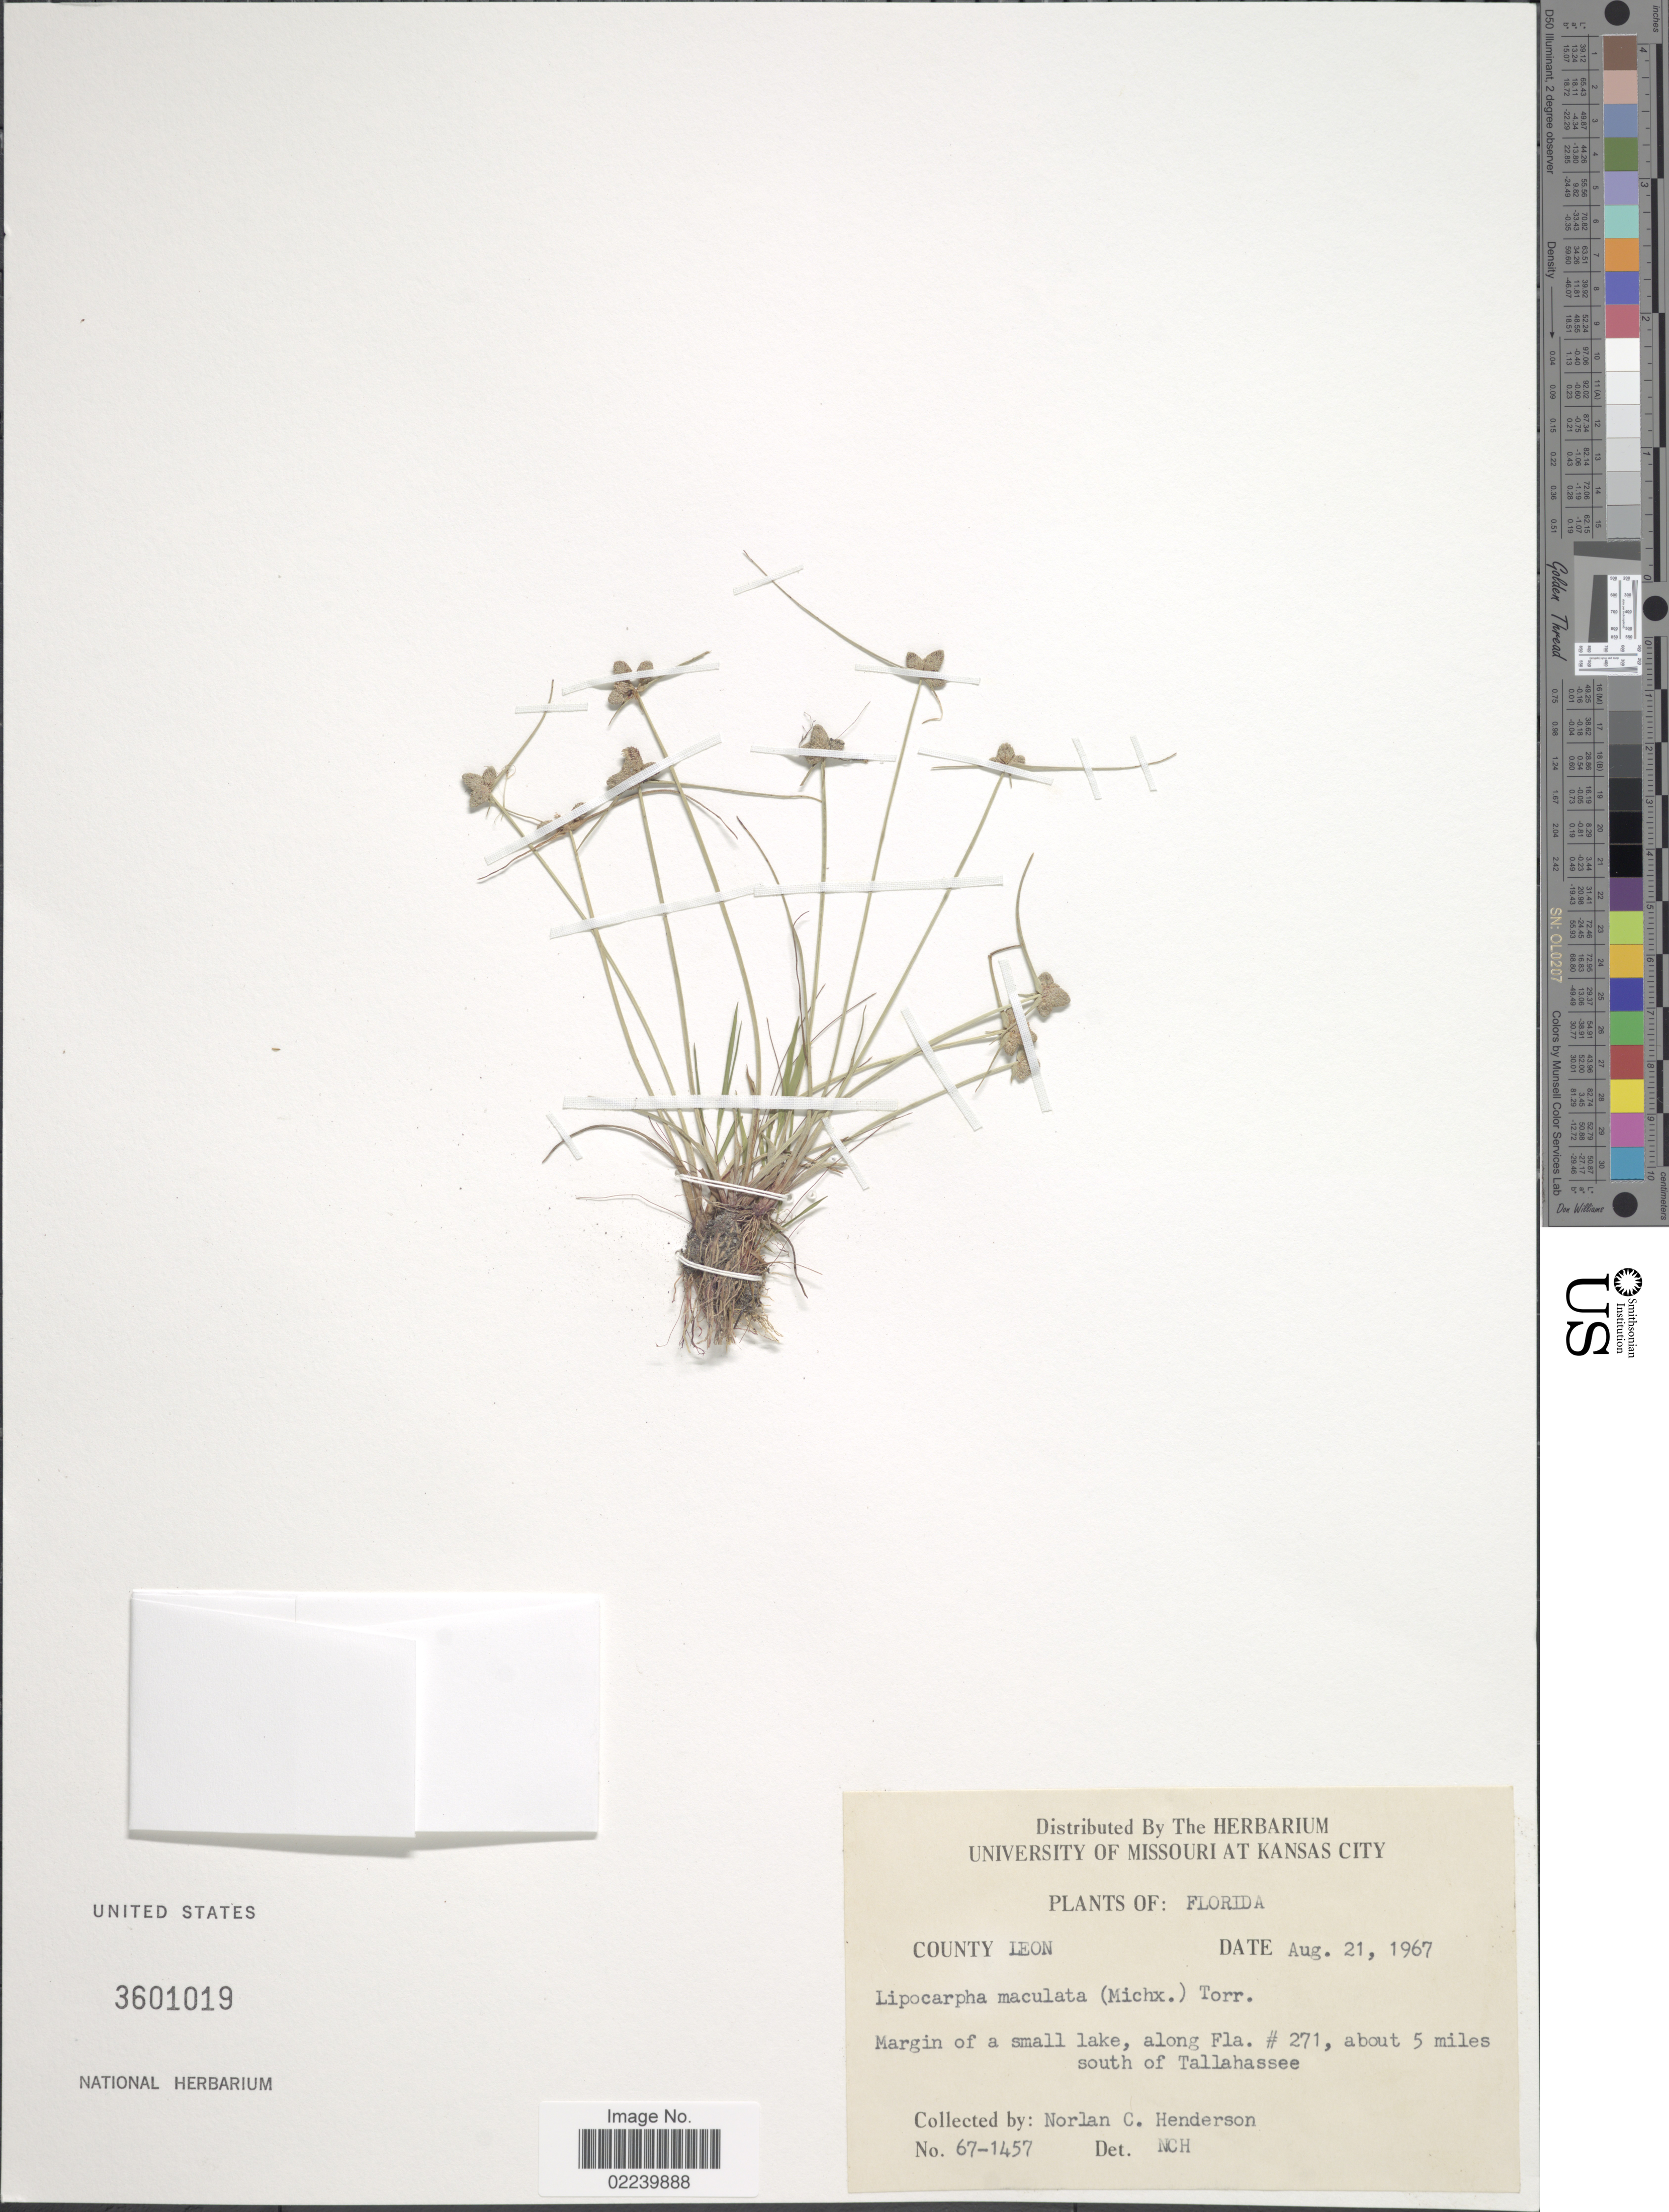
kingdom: Plantae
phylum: Tracheophyta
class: Liliopsida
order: Poales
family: Cyperaceae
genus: Cyperus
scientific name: Cyperus neotropicalis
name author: Alain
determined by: Strong, M. T., (US), Smithsonian Institution - National Museum of Natural History (UNITED STATES)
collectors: N. C. Henderson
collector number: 67-1457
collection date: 1967-08-21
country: United States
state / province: Florida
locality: County Leon, margin of a small lake, along Fla. #271, about 5 miles south of Tallahassee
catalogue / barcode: US 3601019